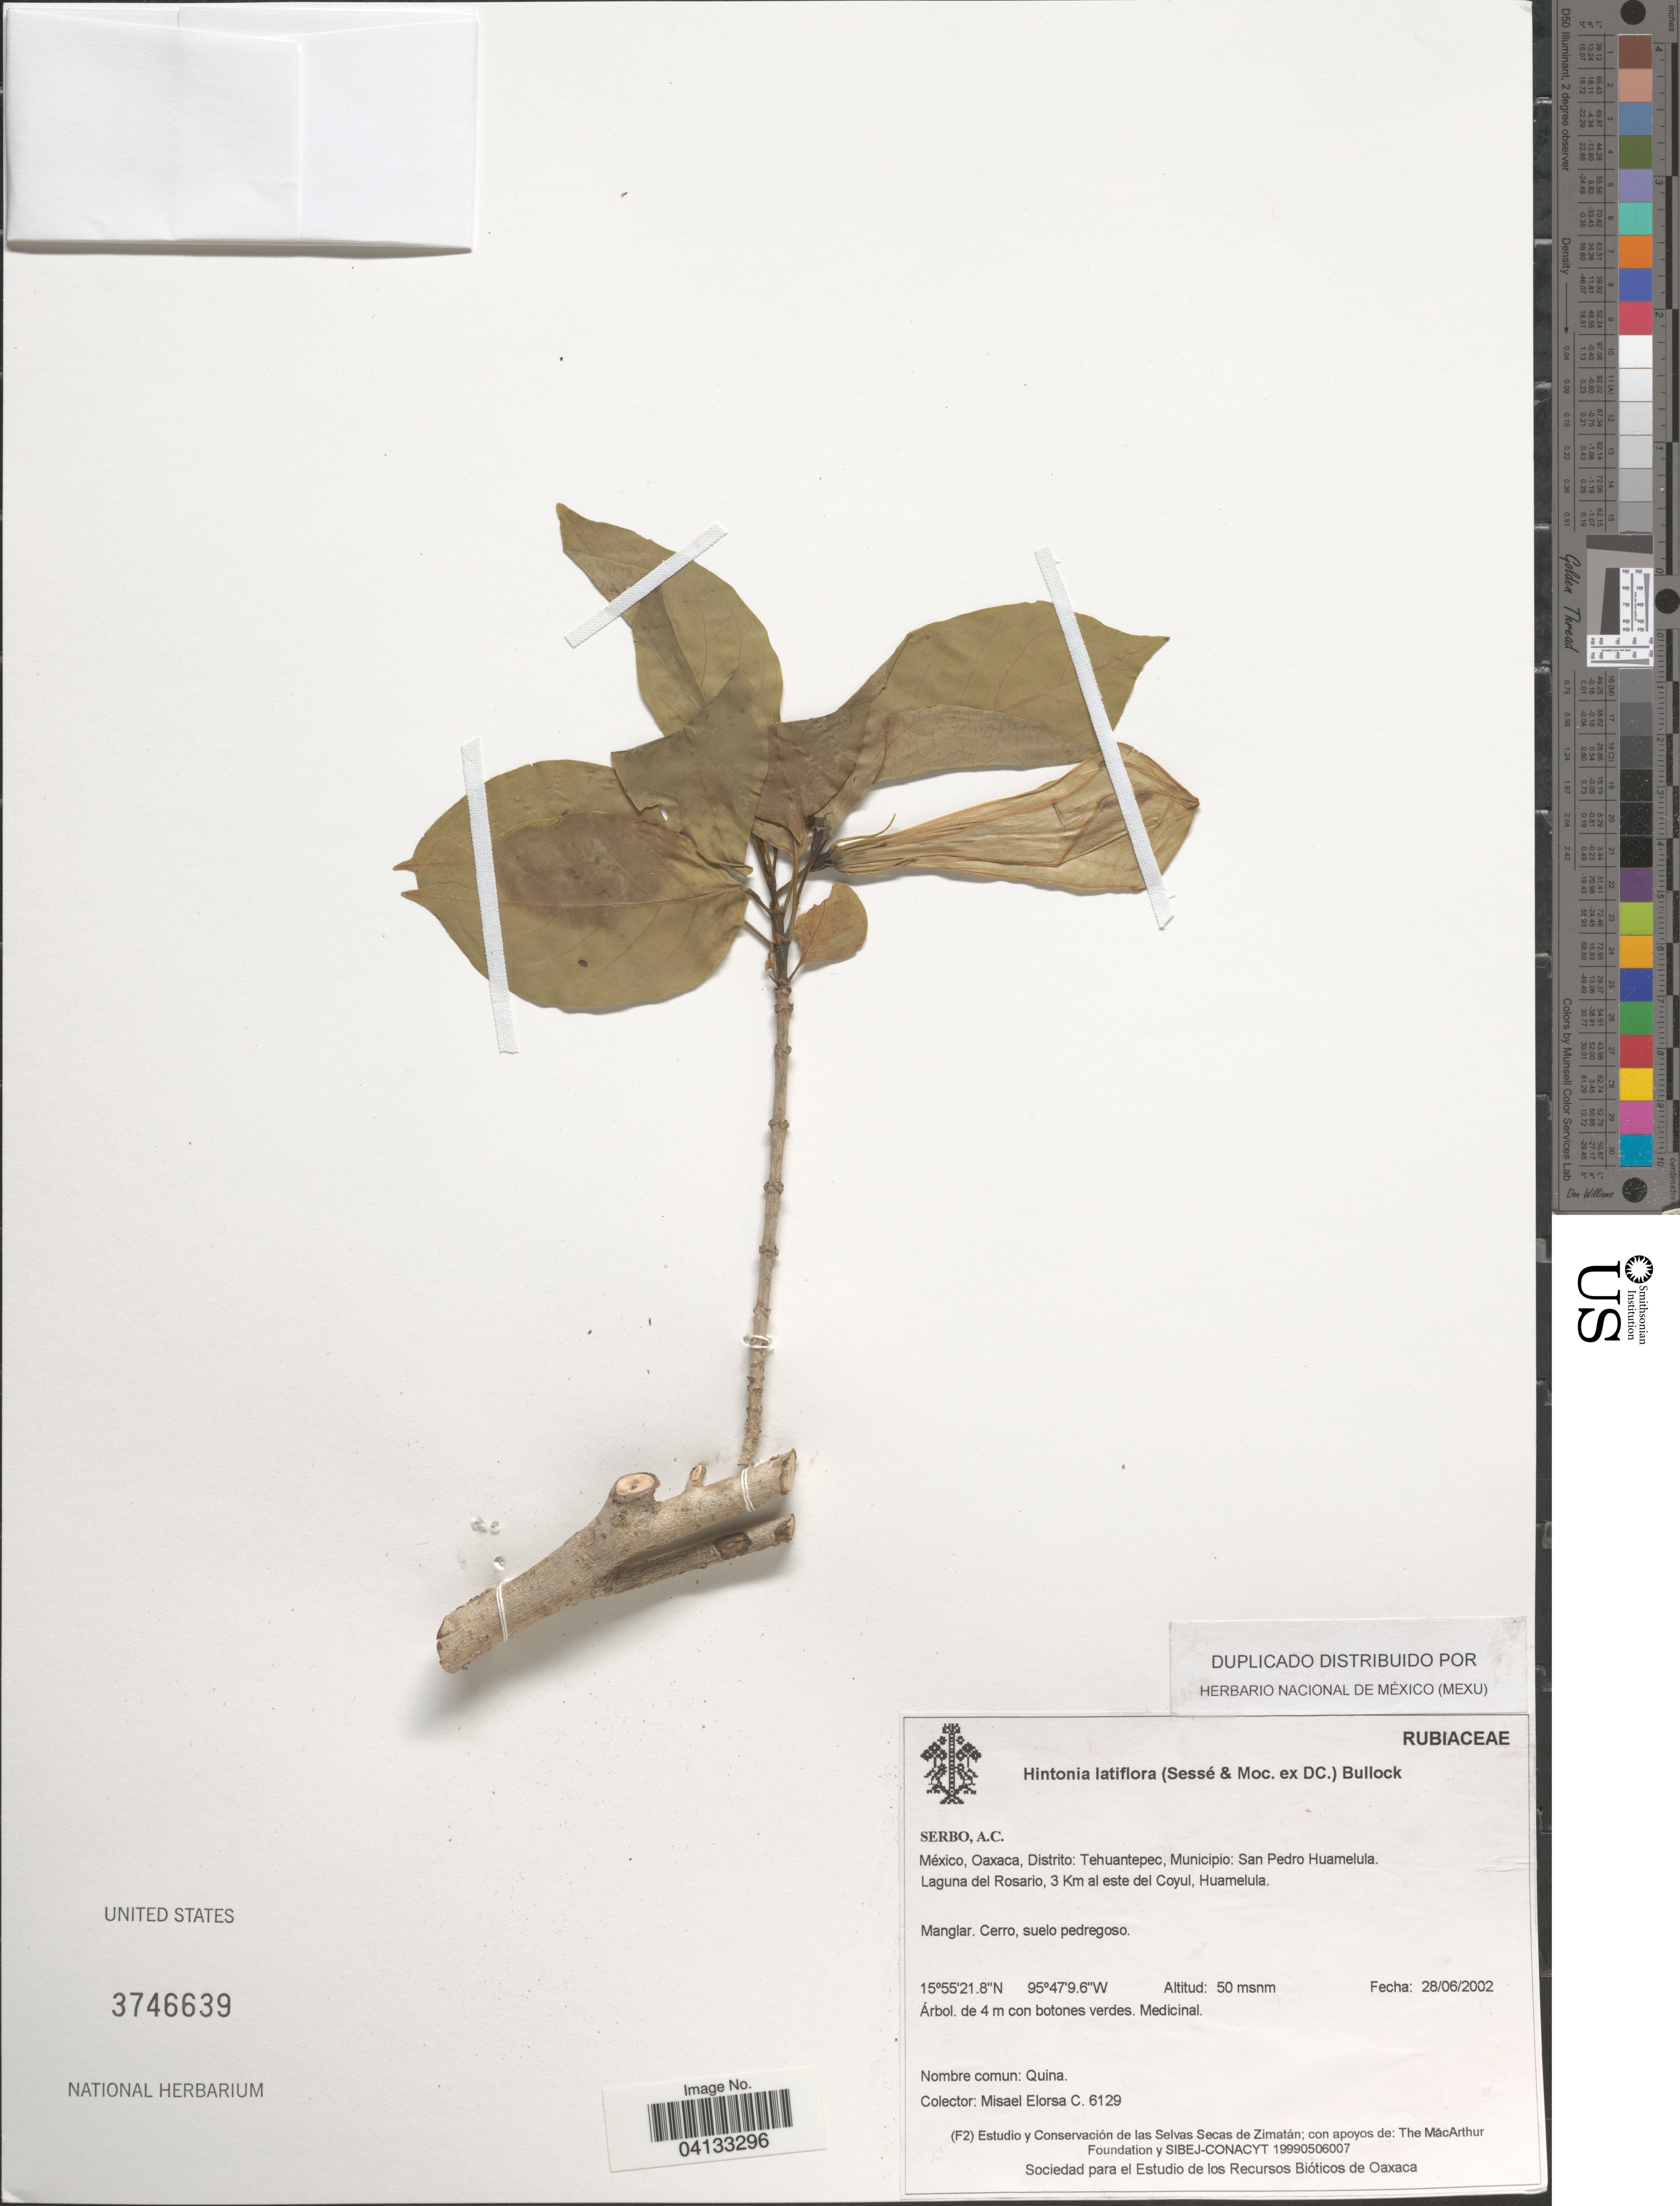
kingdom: Plantae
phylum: Tracheophyta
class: Magnoliopsida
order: Gentianales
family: Rubiaceae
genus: Hintonia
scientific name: Hintonia latiflora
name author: (Sessé & Moc. ex DC.) Bullock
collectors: M. Elorsa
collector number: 6129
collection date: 2002-06-28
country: Mexico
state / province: Oaxaca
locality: Distrito: Tehuantepec, Municipio: San Pedro Huamelula. Laguna del Rosario, 3 Km al este de Coyul, Huamelula.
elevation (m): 50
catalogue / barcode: US 3746639